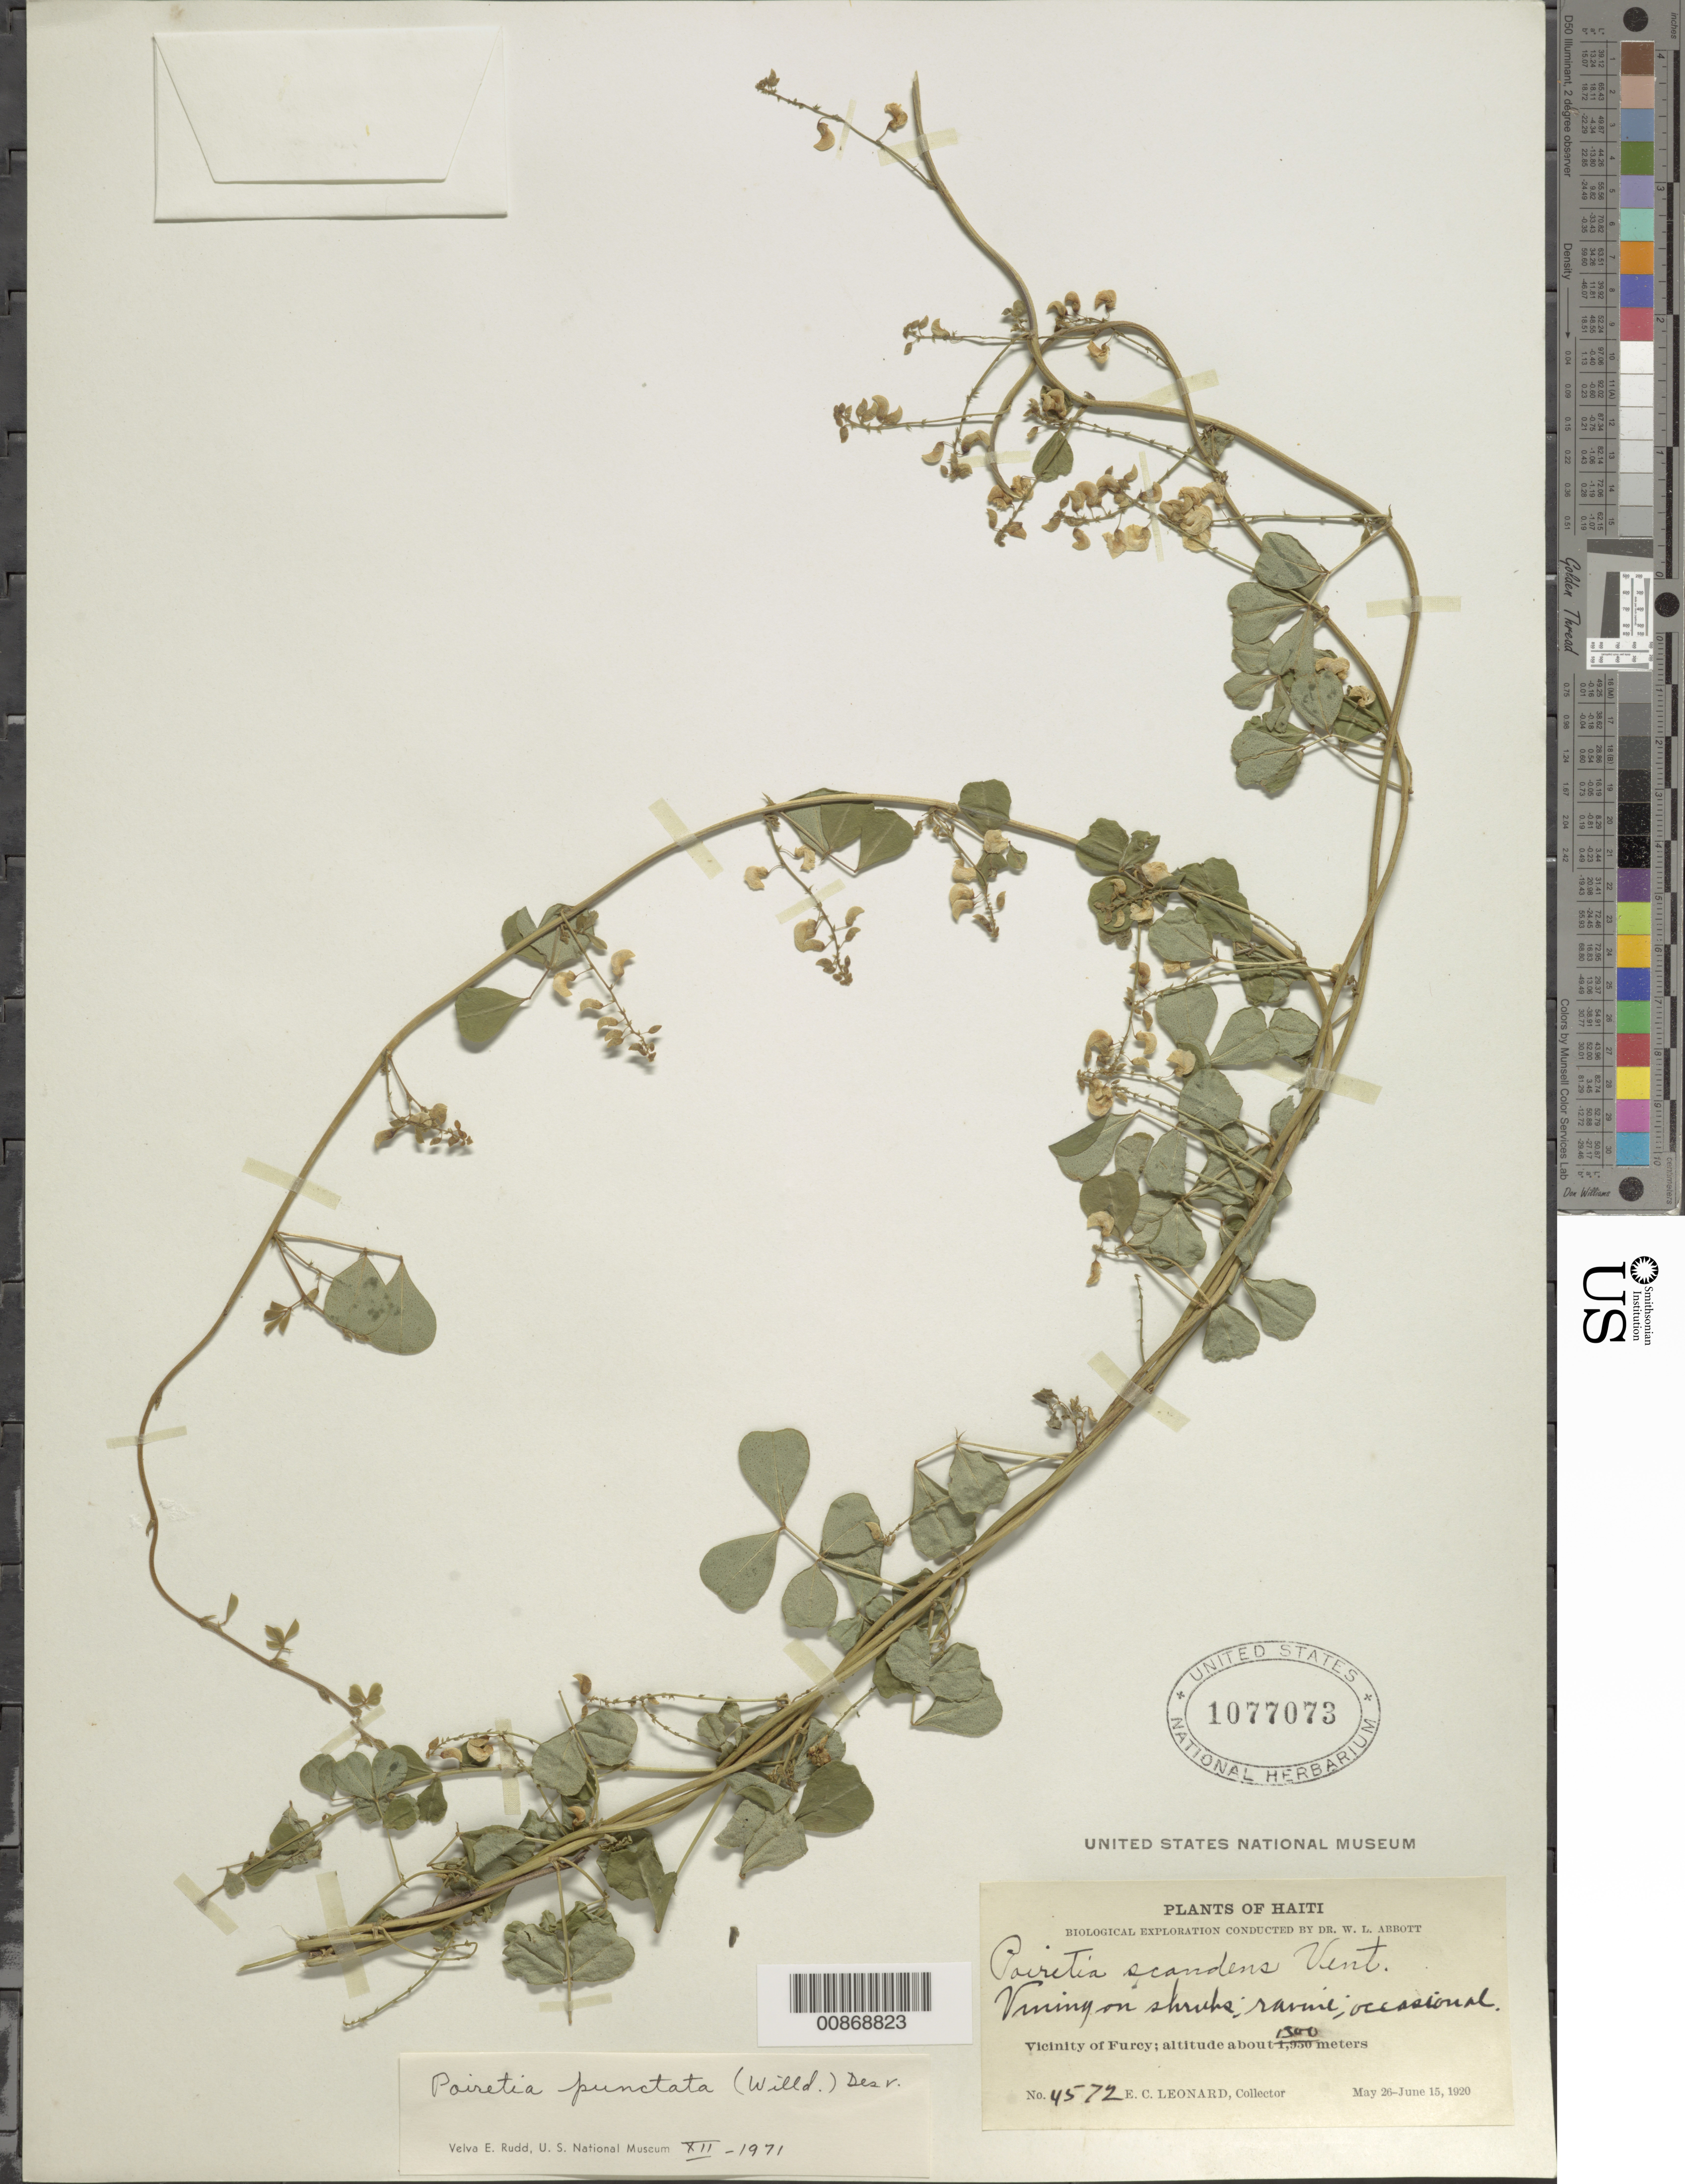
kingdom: Plantae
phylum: Tracheophyta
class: Magnoliopsida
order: Fabales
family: Fabaceae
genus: Poiretia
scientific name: Poiretia scandens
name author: Vent.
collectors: E. C. Leonard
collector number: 4572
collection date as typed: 26 May 1920 to 15 Jun 1920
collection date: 1920-05-26/1920-06-15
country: Haiti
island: Hispaniola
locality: Vicinity of Furcy.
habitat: Vining on shrubs. Ravine.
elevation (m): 1300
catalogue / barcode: US 1077073